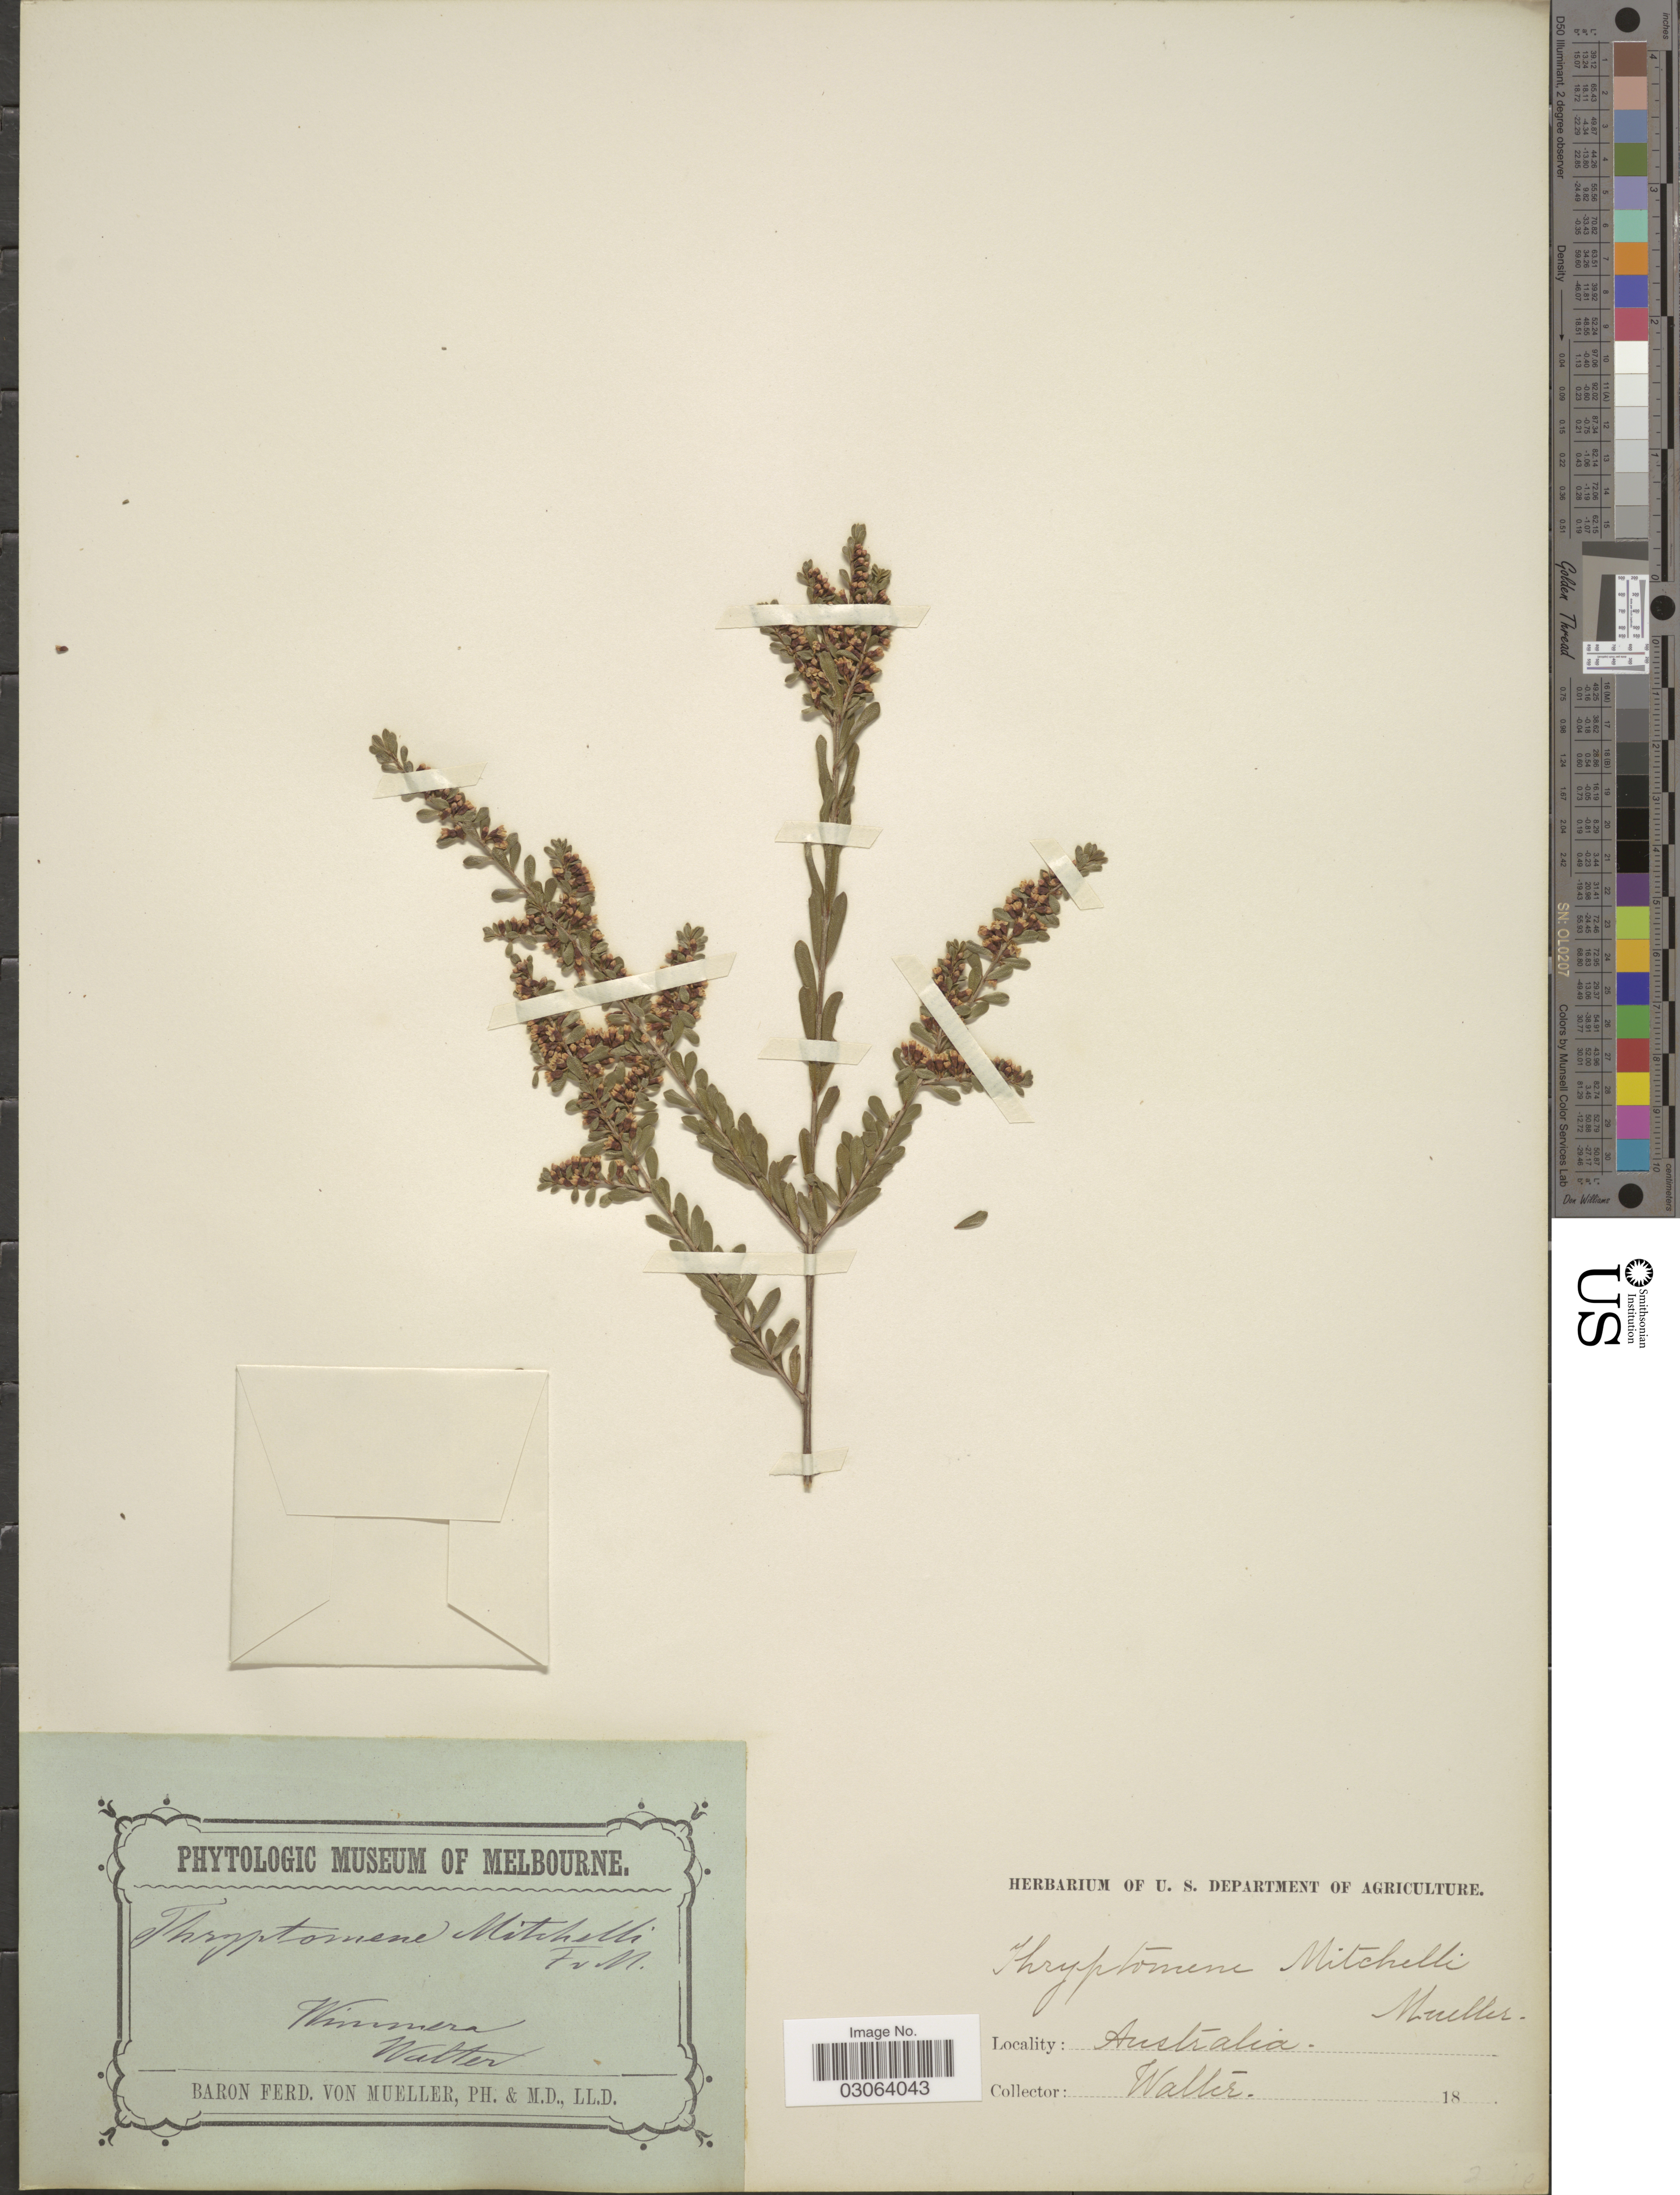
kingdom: Plantae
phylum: Tracheophyta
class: Magnoliopsida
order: Myrtales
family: Myrtaceae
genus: Thryptomene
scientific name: Thryptomene mitchelliana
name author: (Schauer) F. Muell.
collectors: -- Walter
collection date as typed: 18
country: Australia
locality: Wimmera.